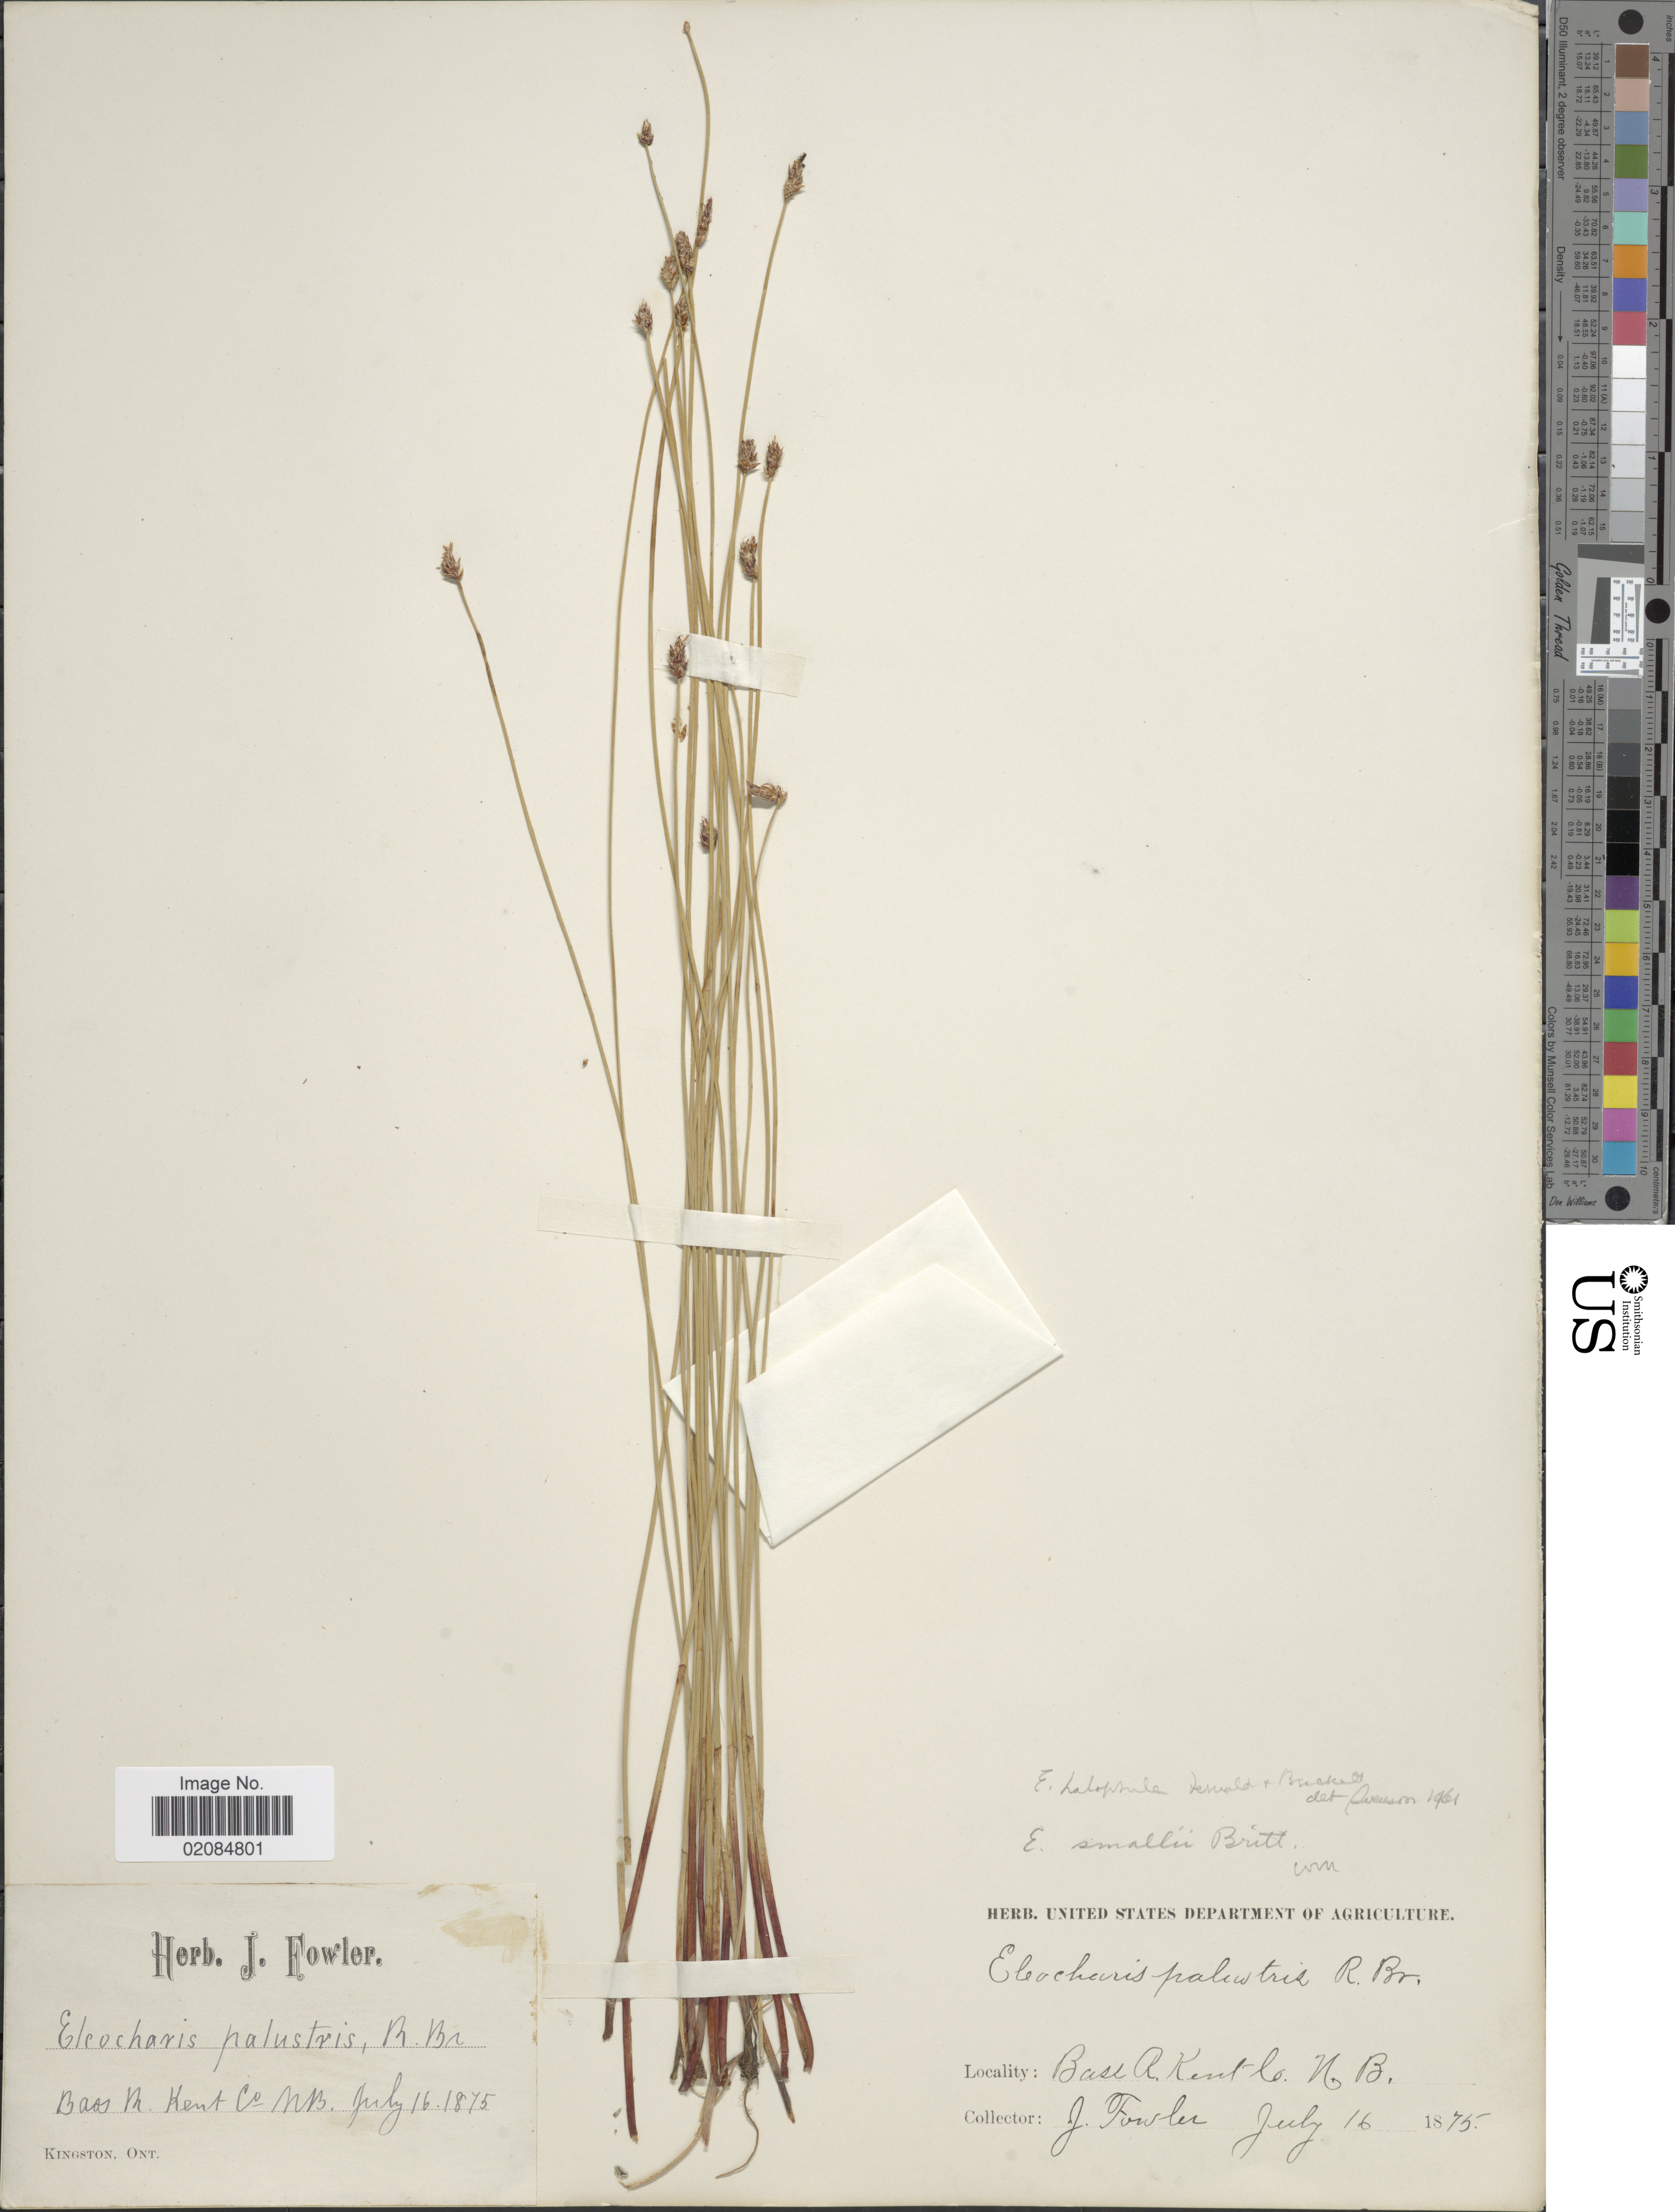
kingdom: Plantae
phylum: Tracheophyta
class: Liliopsida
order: Poales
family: Cyperaceae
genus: Eleocharis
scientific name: Eleocharis palustris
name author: (L.) Roem. & Schult.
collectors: J. P. Fowler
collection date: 1875-07-16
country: Canada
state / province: New Brunswick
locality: Base R. Kent Co. N.B.